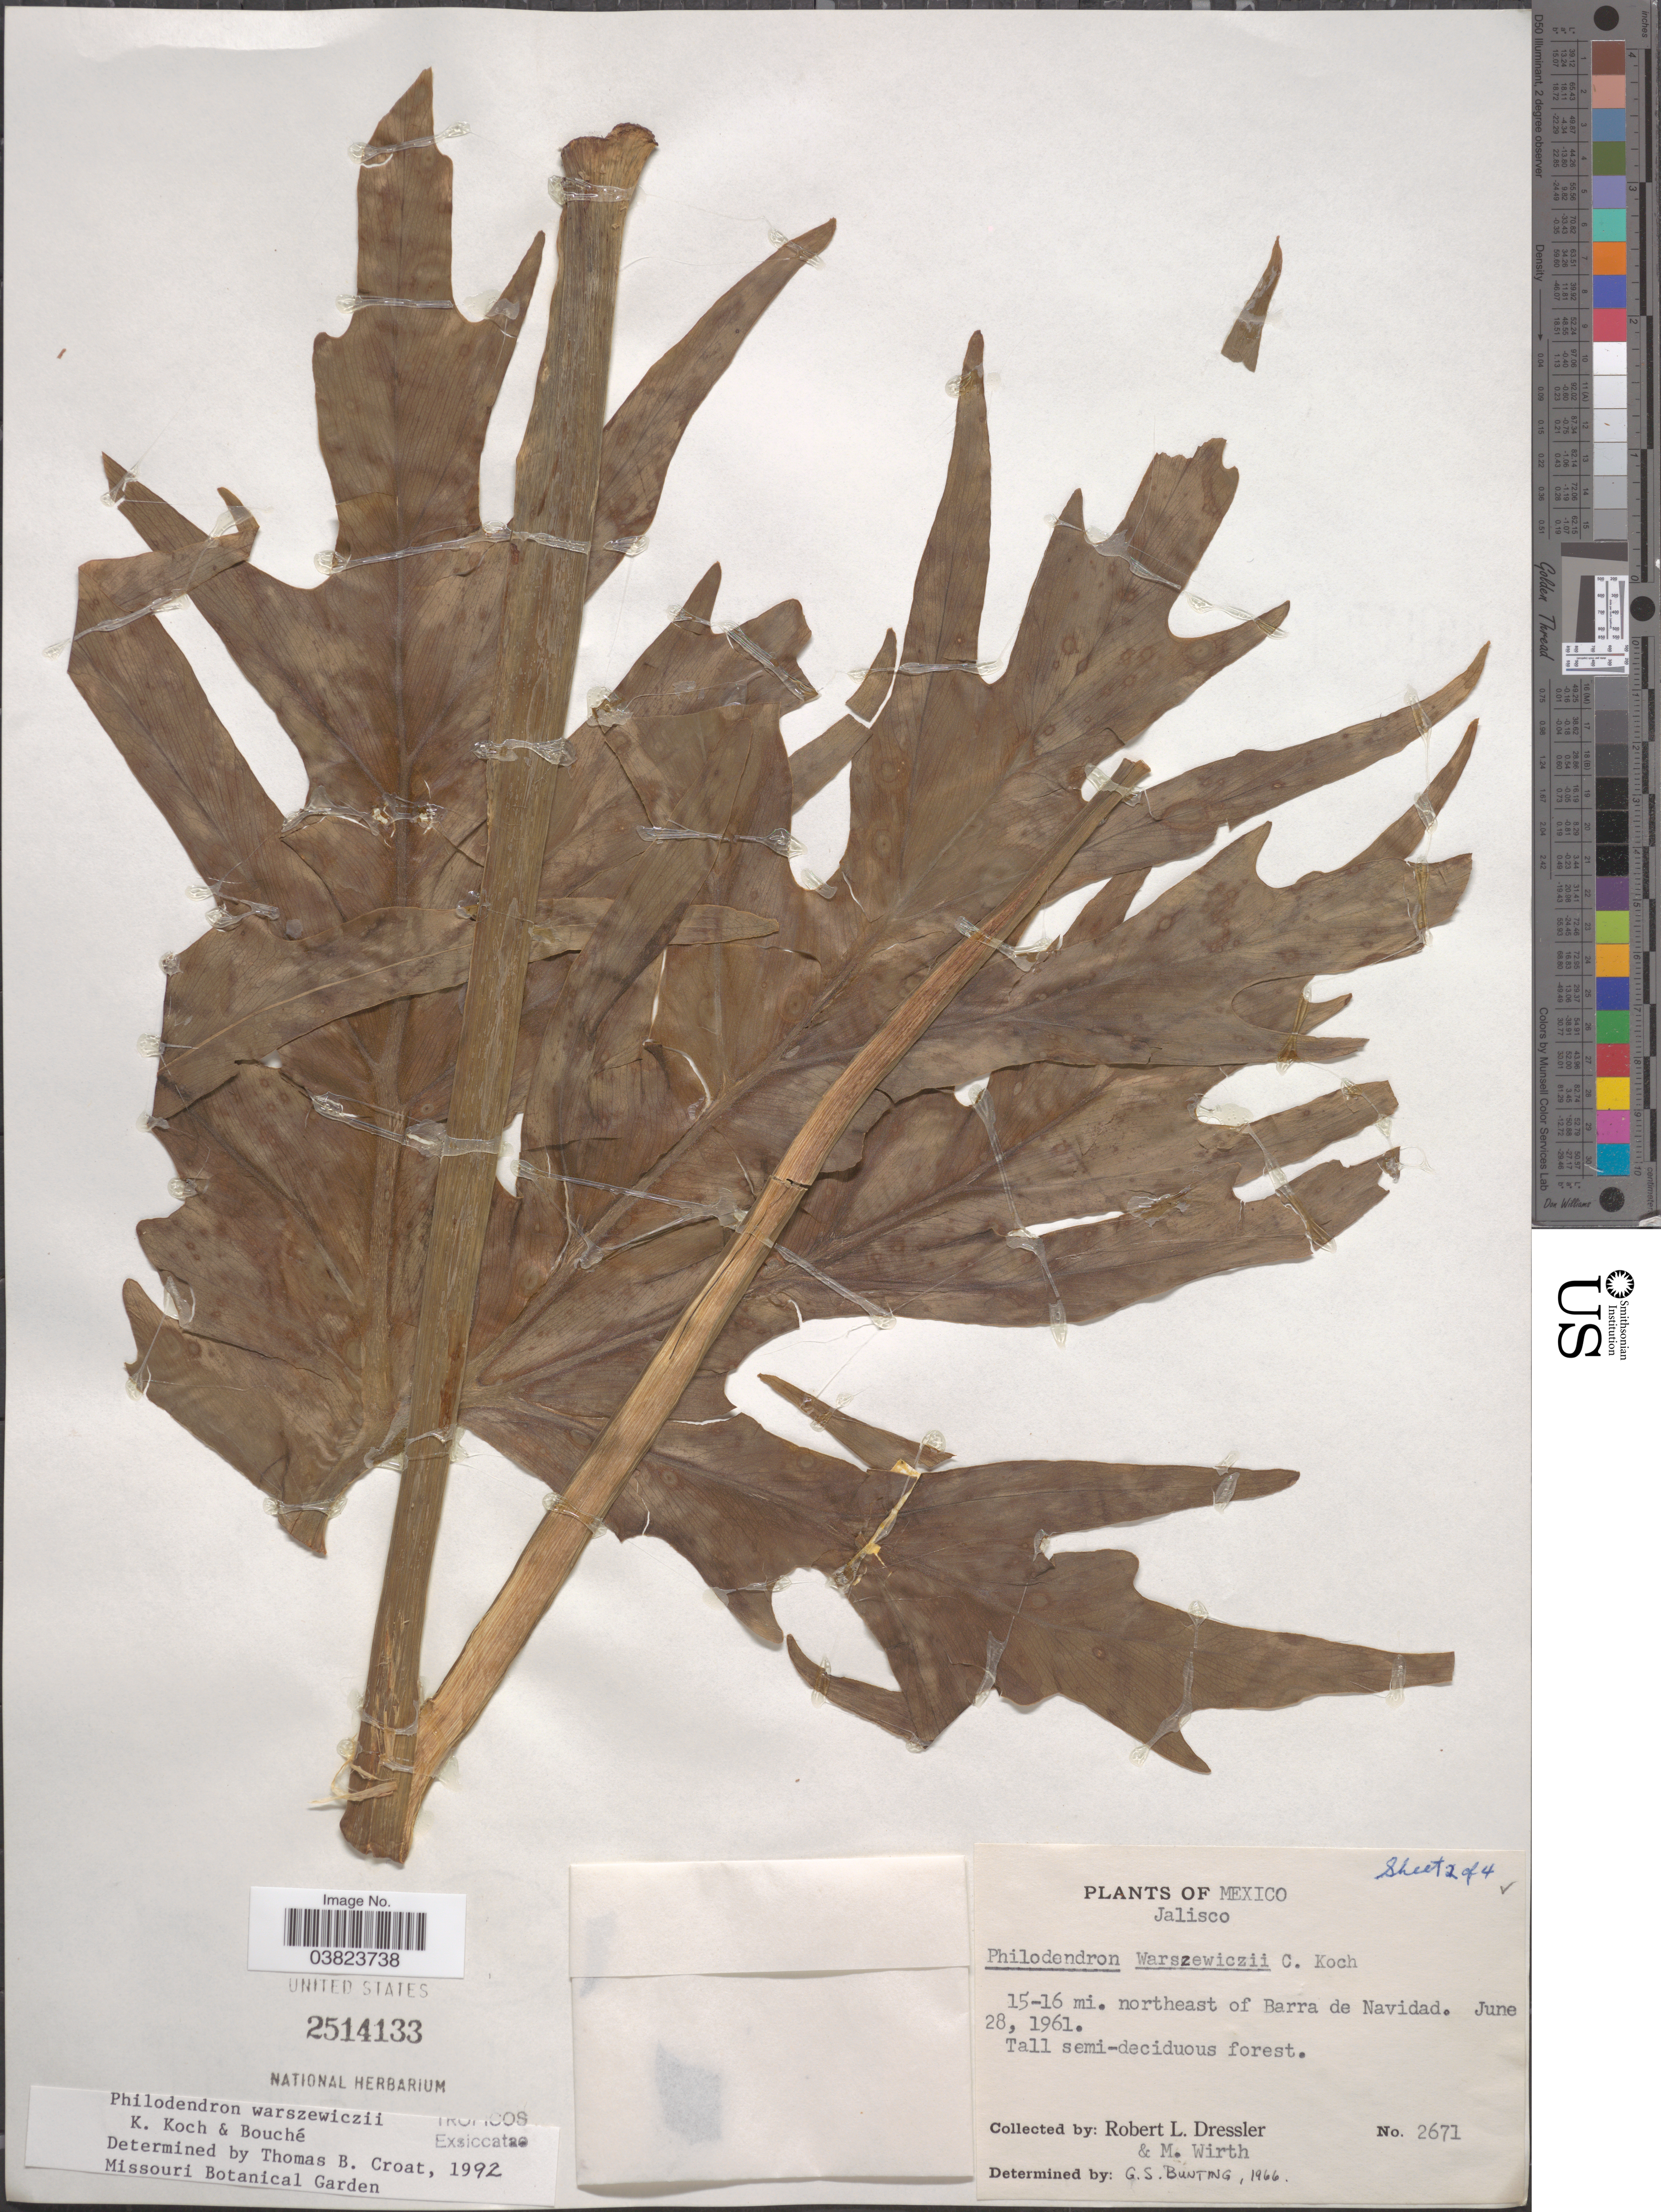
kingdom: Plantae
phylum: Tracheophyta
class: Liliopsida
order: Alismatales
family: Araceae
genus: Philodendron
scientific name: Philodendron warszewiczii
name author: K. Koch & C.D. Bouché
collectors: R. Dressler & M. Wirth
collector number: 2671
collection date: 1961-06-28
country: Mexico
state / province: Jalisco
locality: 15-16 mi. northeast of Barra de Navidad.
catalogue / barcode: US 2514133